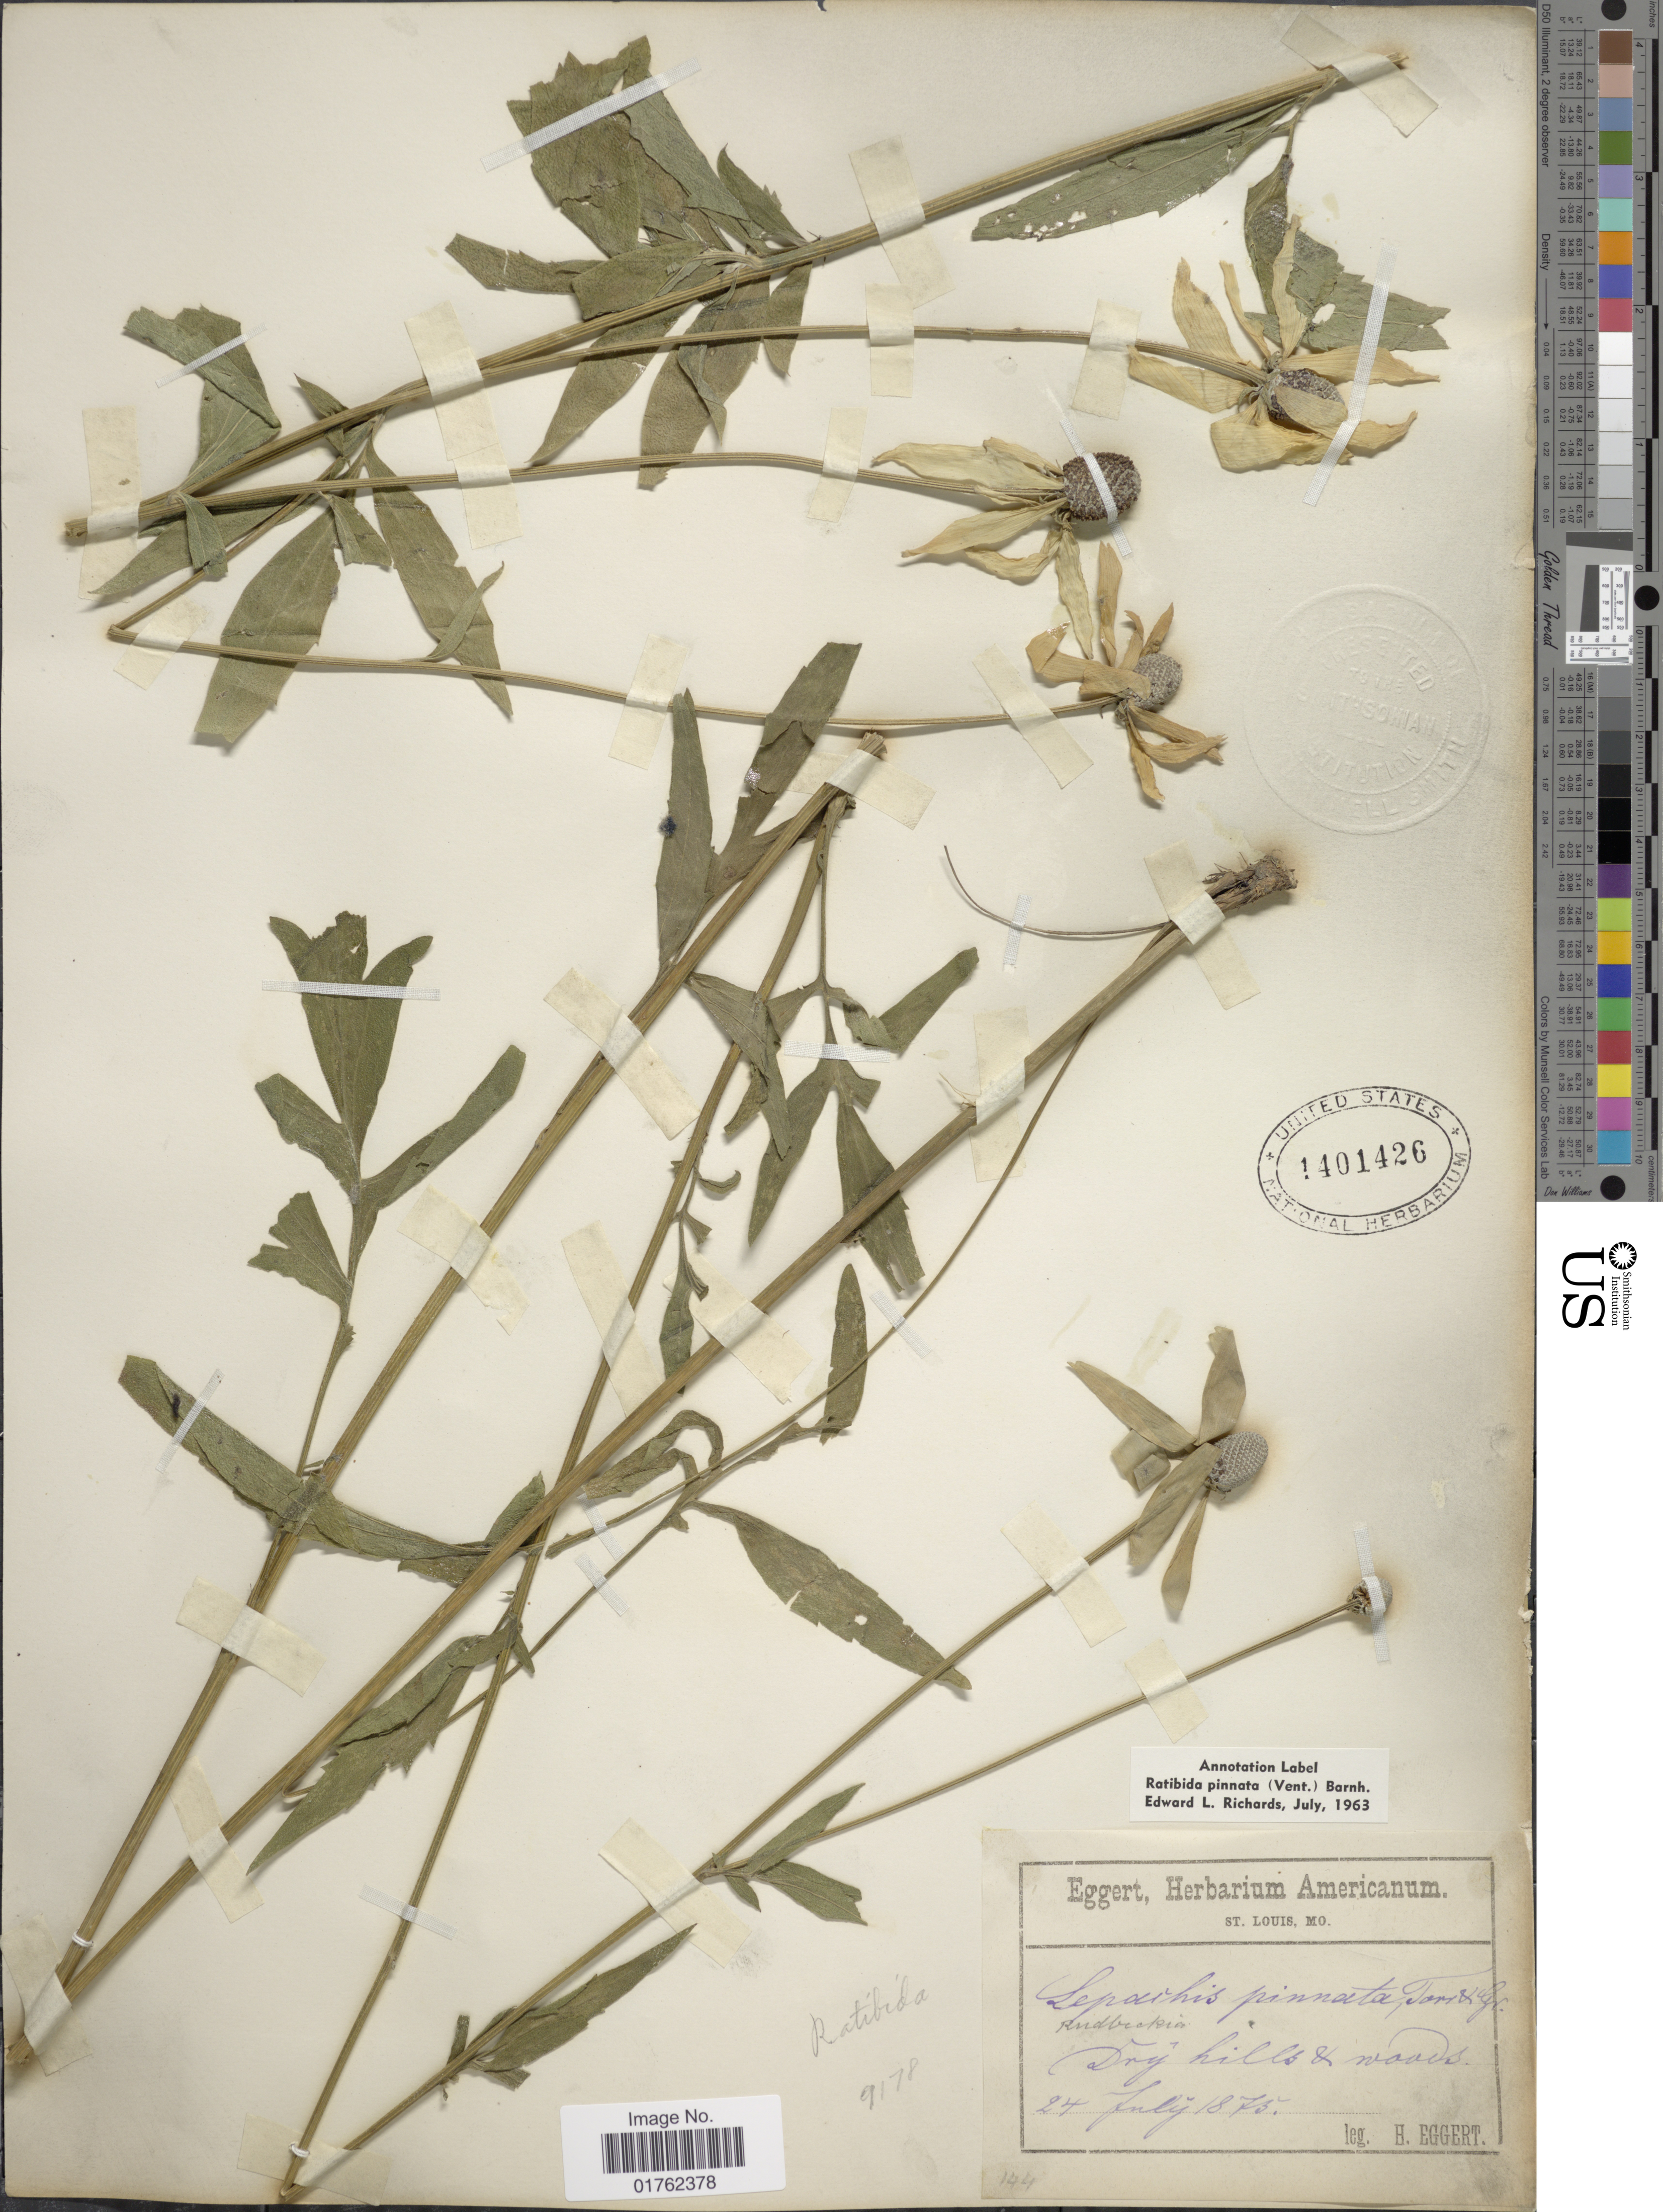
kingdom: Plantae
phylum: Tracheophyta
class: Magnoliopsida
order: Asterales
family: Asteraceae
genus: Ratibida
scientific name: Ratibida pinnata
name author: (Vent.) Barnhart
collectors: H. Eggert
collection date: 1875-07-24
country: United States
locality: Dry hills & woods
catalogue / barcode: US 1401426